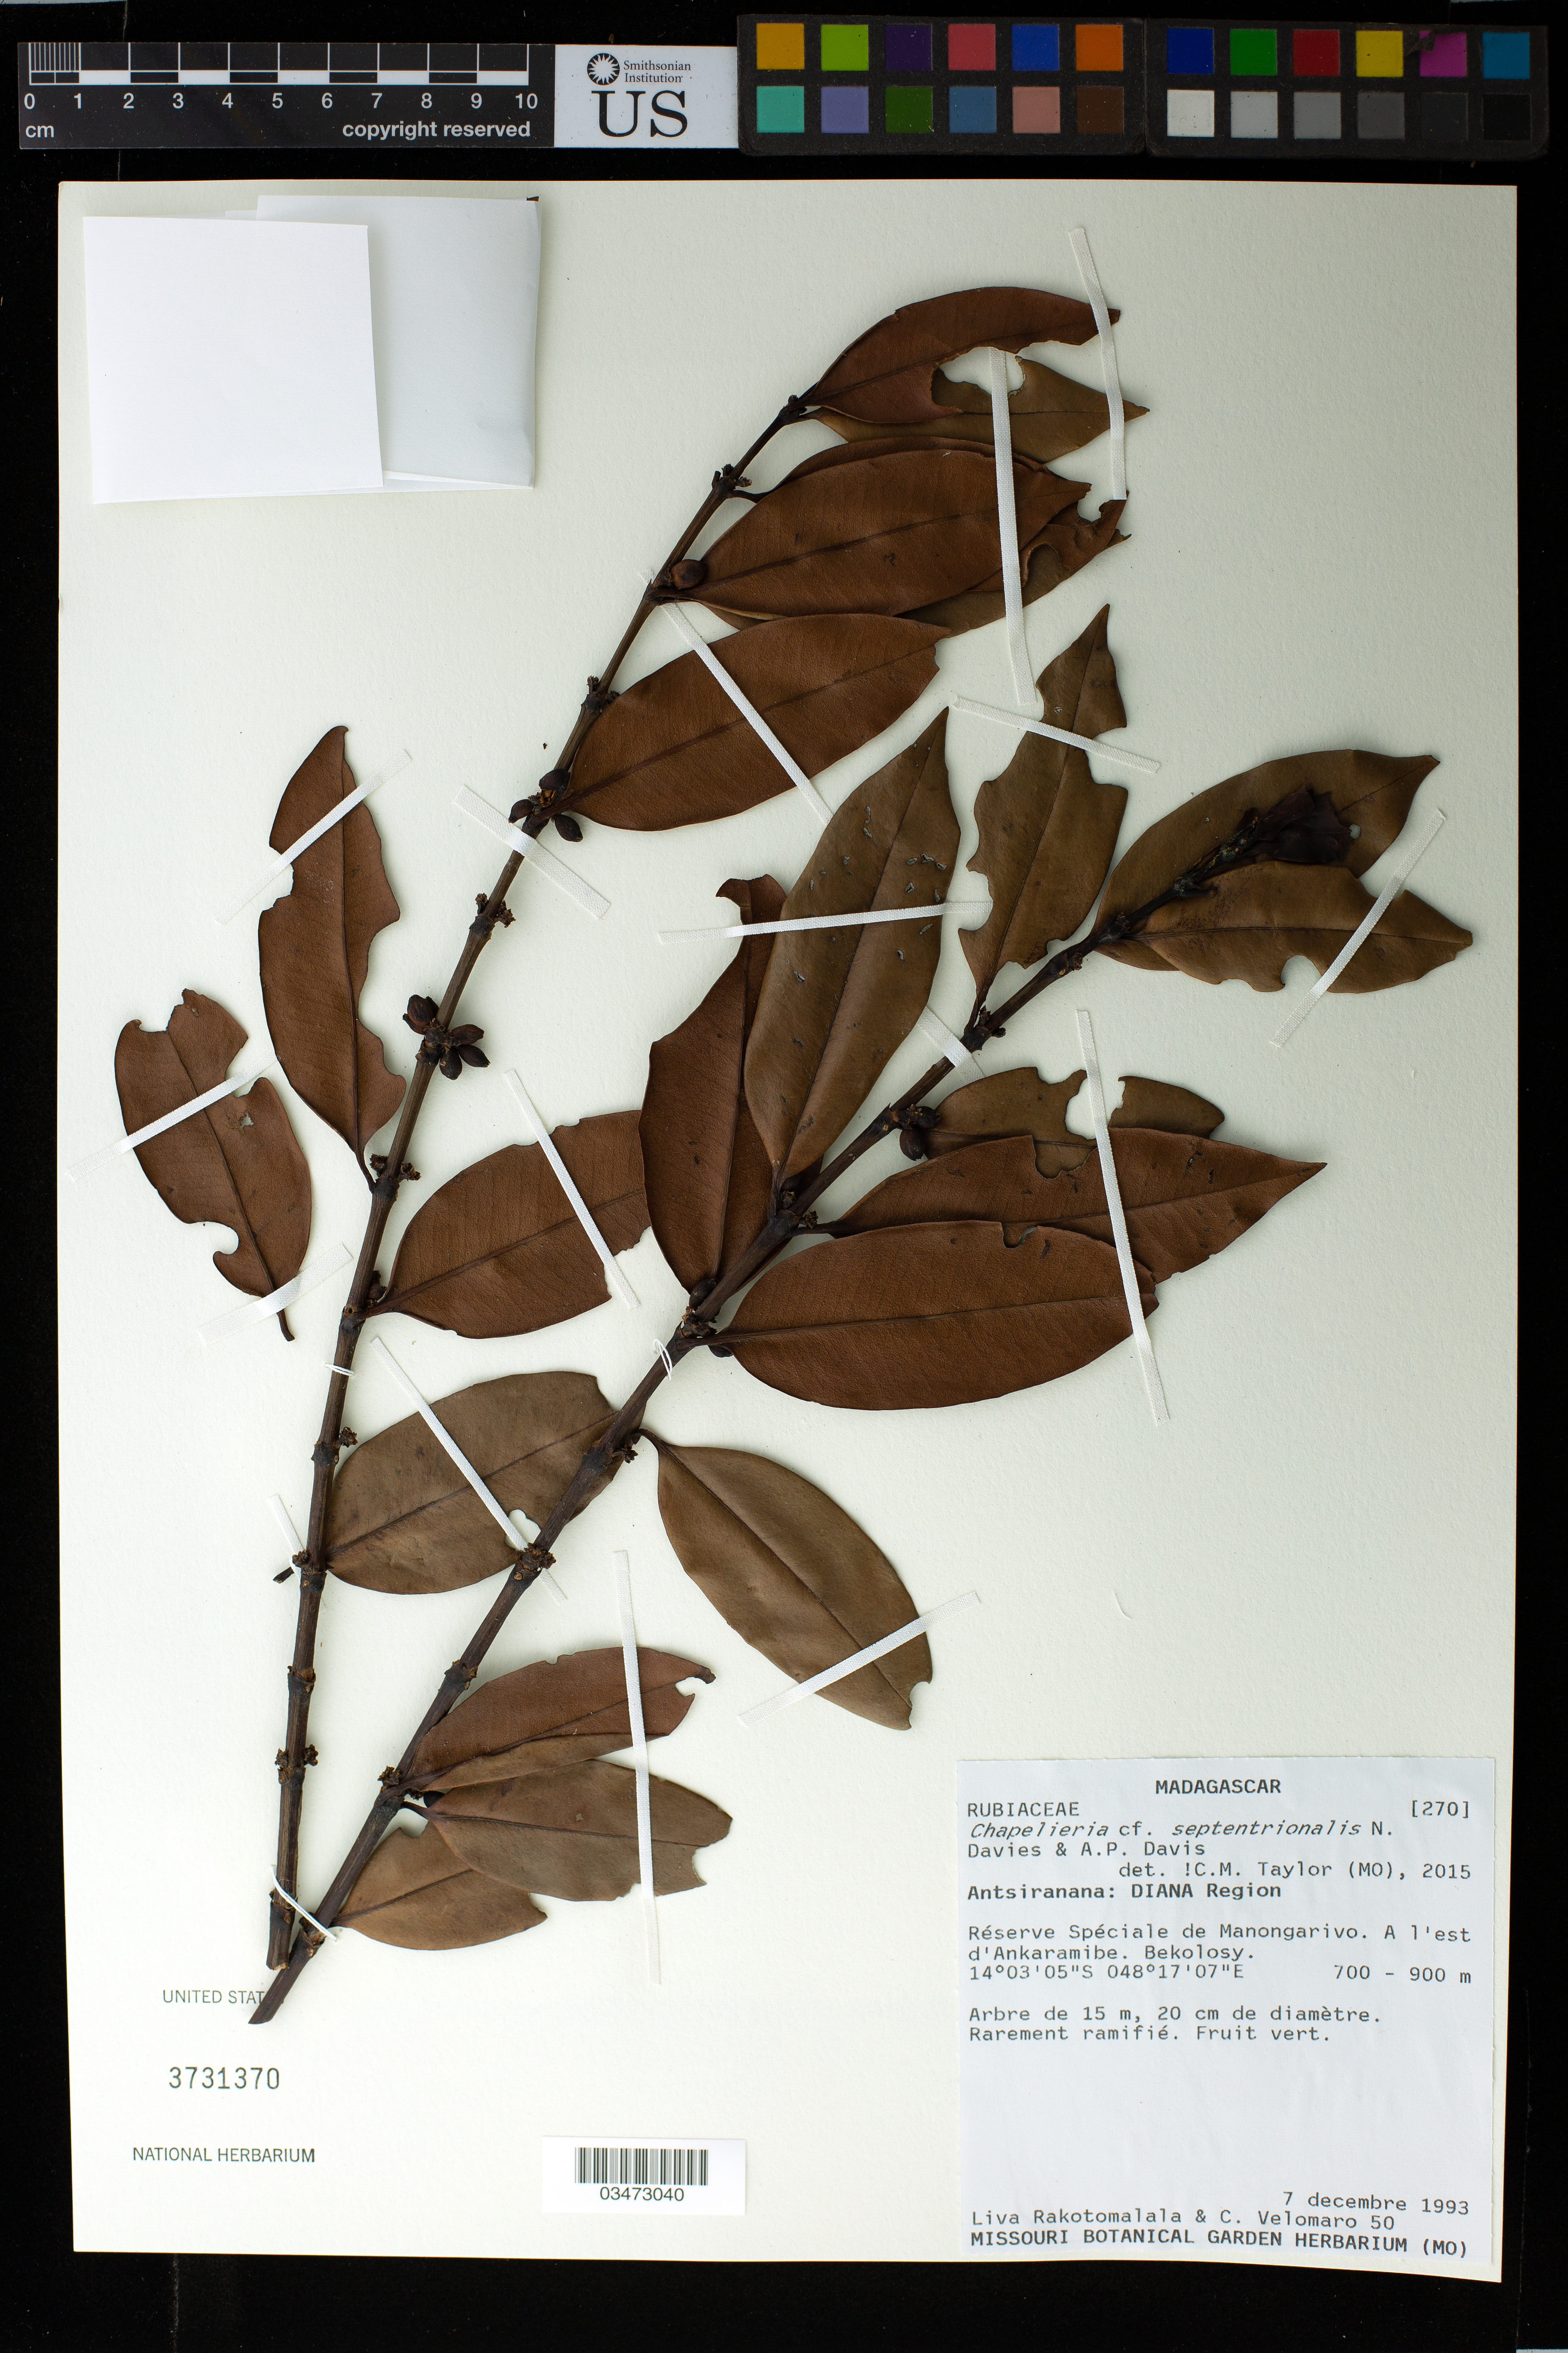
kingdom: Plantae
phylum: Tracheophyta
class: Magnoliopsida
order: Gentianales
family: Rubiaceae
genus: Chapelieria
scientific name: Chapelieria septentrional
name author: N.M.J. Davies & A.P. Davis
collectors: L. Rakotomalala & C. Velomaro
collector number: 50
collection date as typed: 7 Dec 1993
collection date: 1993-12-07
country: Madagascar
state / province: Diana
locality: Reserve Speciale de Manongarivo. A l'Est d'Ankaramibe. Bekolosy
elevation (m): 700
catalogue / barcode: US 3731370